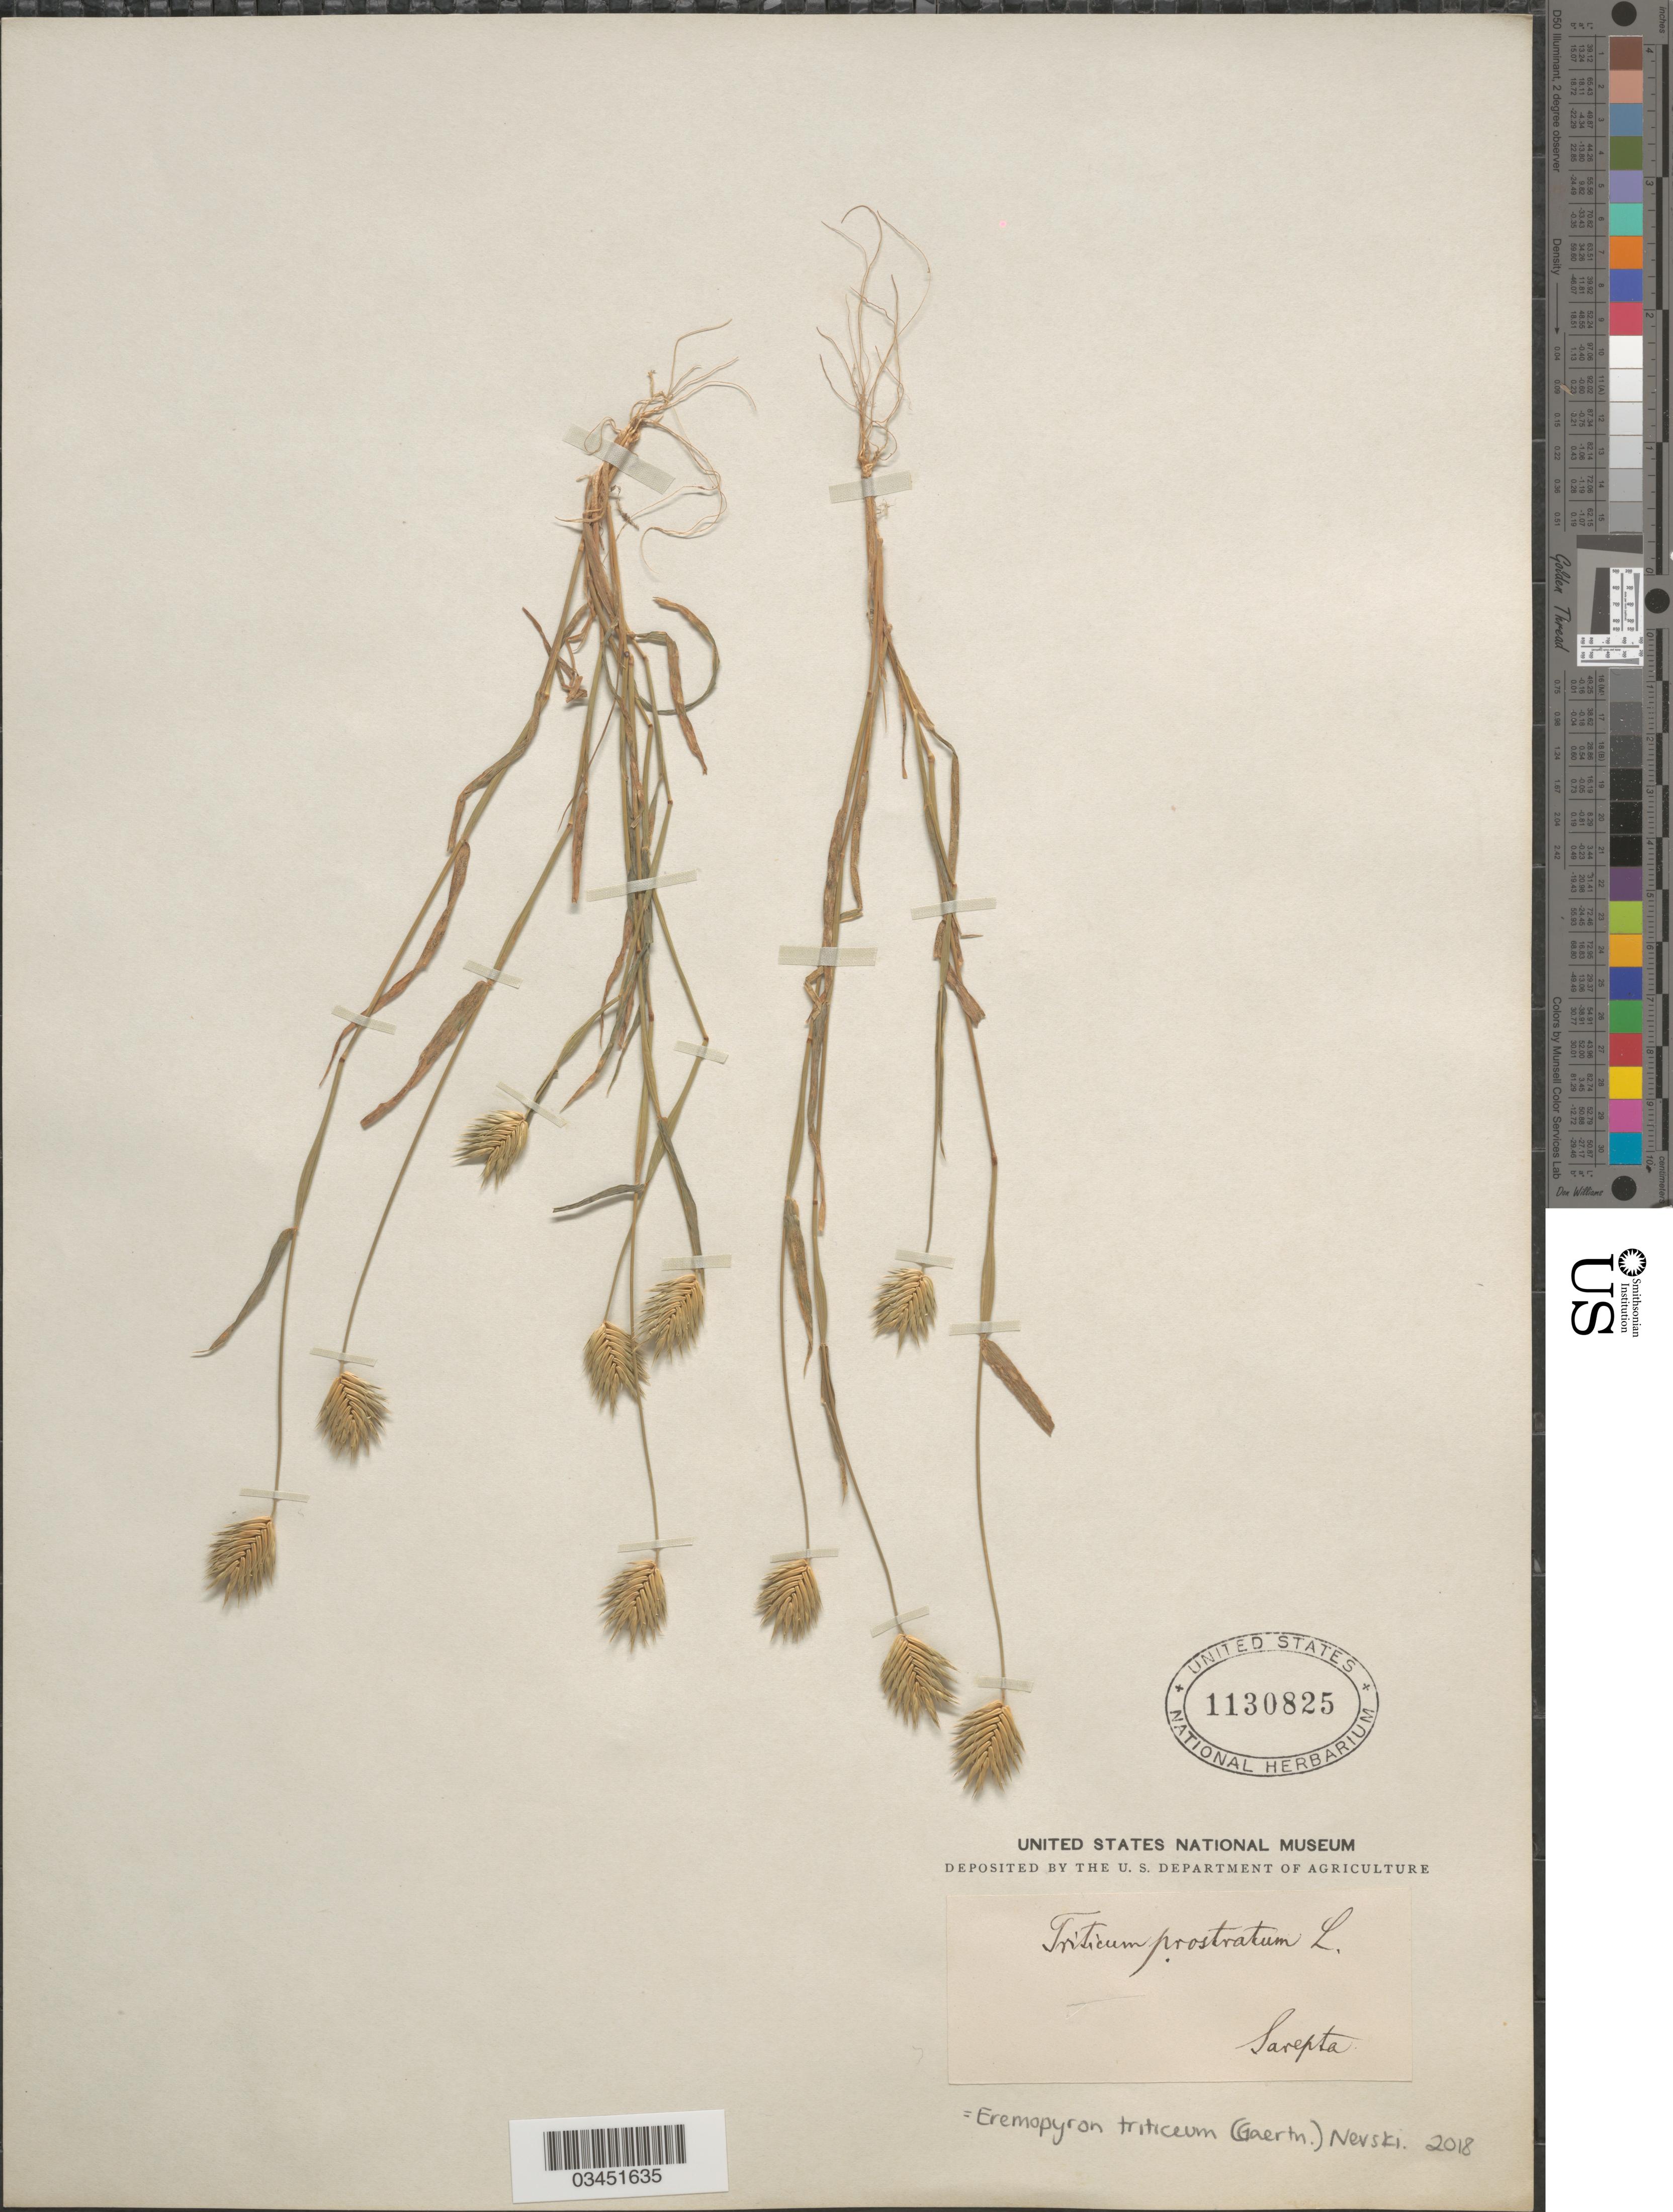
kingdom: Plantae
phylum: Tracheophyta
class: Liliopsida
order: Poales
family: Poaceae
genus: Eremopyrum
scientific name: Eremopyrum triticeum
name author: (Gaertn.) Nevski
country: Russian Federation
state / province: Volgograd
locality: Sarepta.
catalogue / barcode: US 1130825